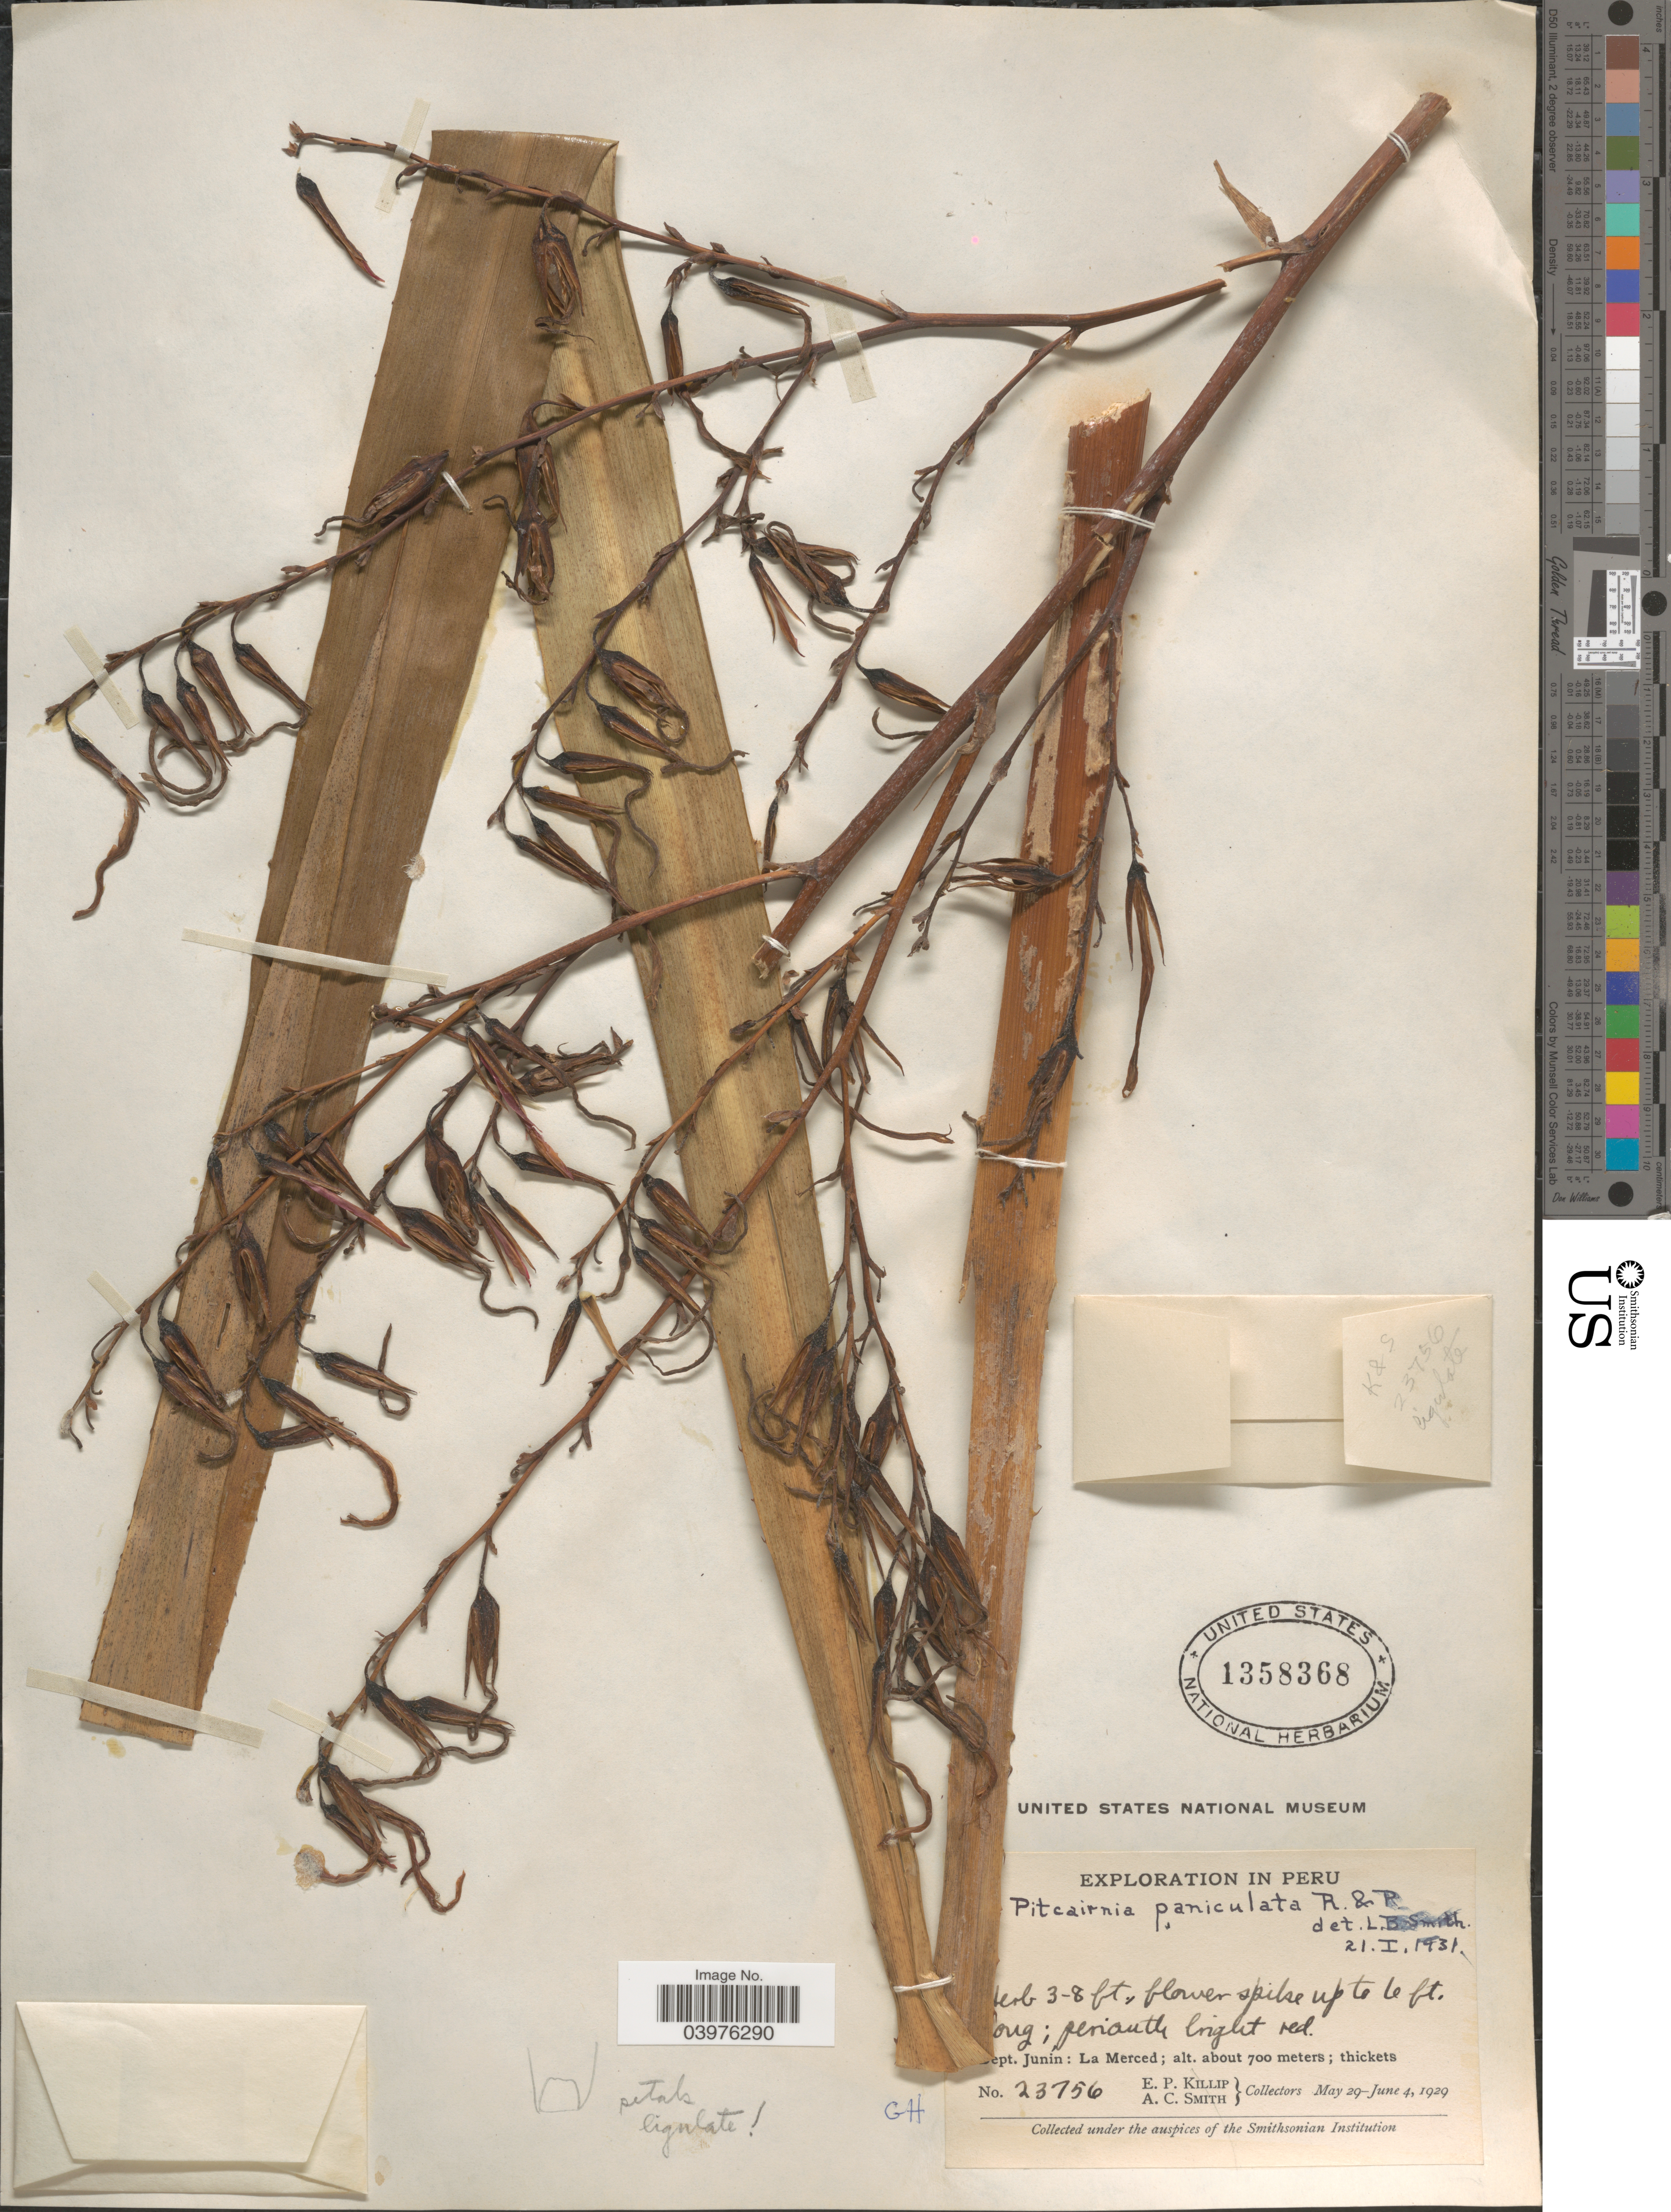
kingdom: Plantae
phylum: Tracheophyta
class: Liliopsida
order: Poales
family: Bromeliaceae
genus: Pitcairnia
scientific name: Pitcairnia paniculata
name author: (Ruiz & Pav.) Ruiz & Pav.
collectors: E. P. Killip & A. C. Smith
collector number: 23756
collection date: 1929-05-29/1929-06-04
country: Peru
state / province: Junín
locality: La Merced.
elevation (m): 700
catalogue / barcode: US 1358368